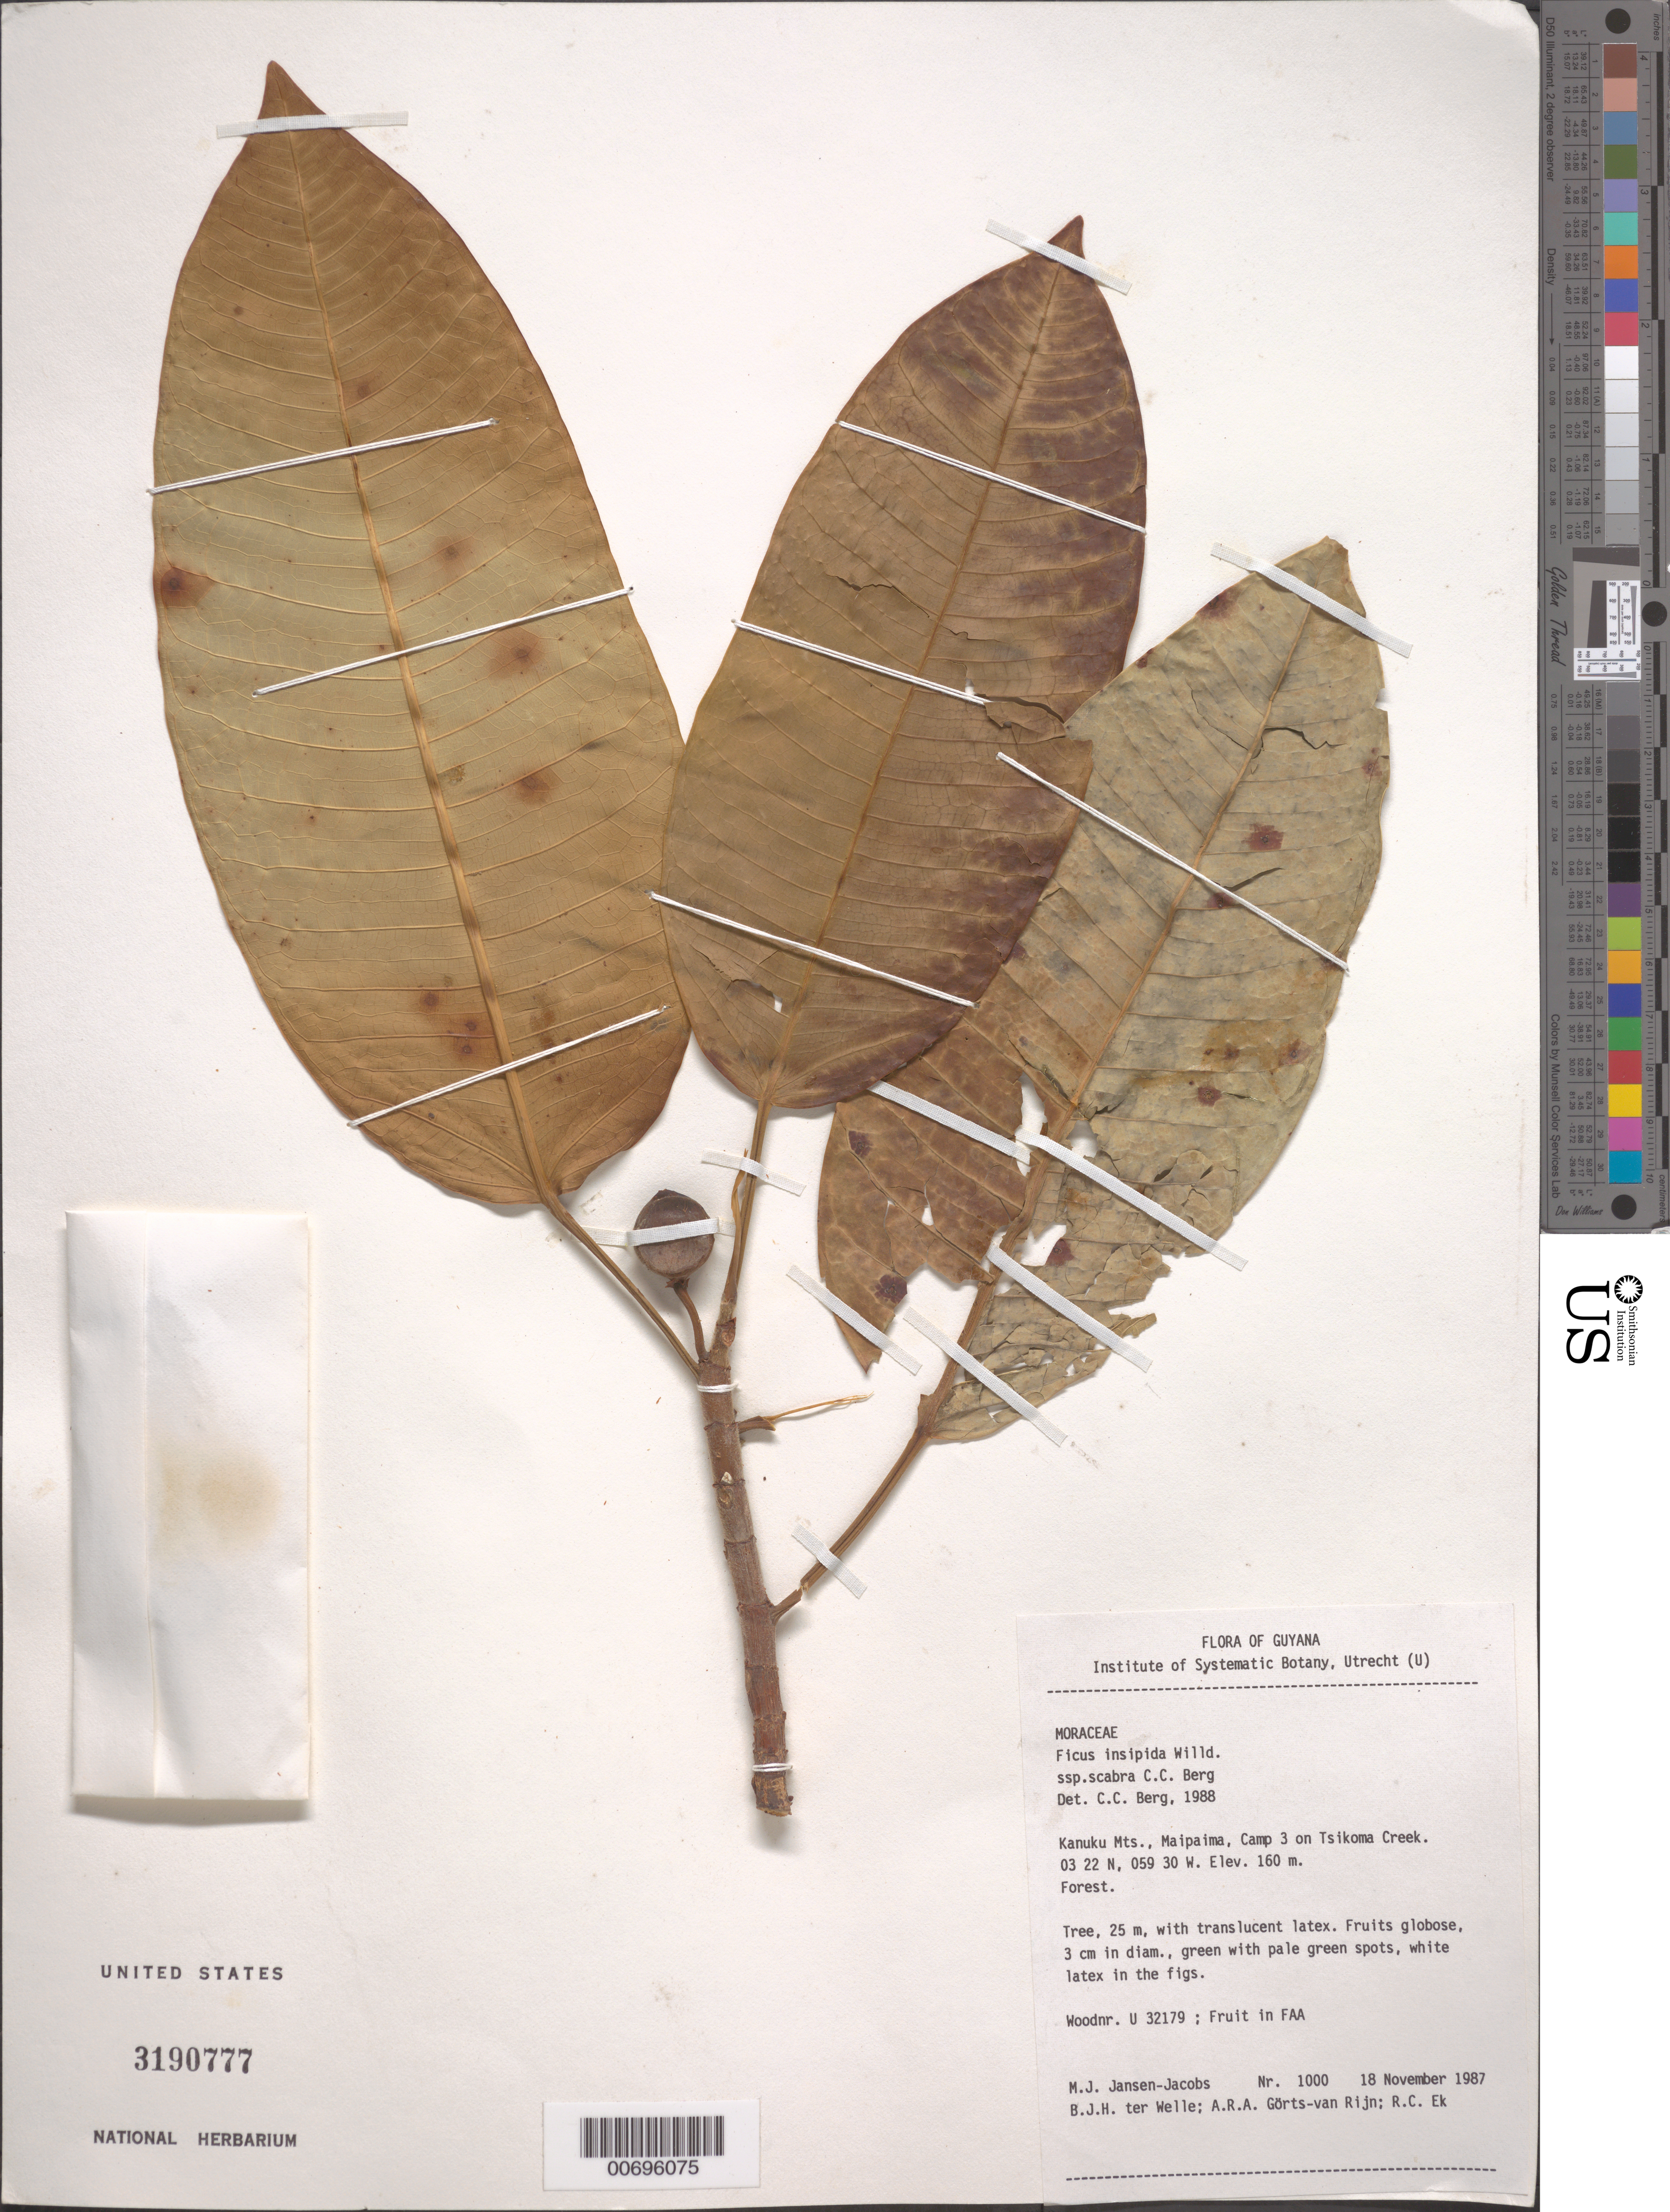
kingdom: Plantae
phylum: Tracheophyta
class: Magnoliopsida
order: Rosales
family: Moraceae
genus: Ficus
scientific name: Ficus insipida subsp. scabra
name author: C.C. Berg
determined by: Berg, C. C.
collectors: M. J. Jansen-Jacobs, B. Welle, A. .R. A. Görts-van Rijn & R. C. Ek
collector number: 1000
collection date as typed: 18-Nov-87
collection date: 1987-11-18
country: Guyana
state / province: U. Takutu-U. Essequibo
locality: Kanuku Mts., Maipaima, Camp 3 on Tsikoma Creek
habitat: Forest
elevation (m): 160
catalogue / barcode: US 3190777